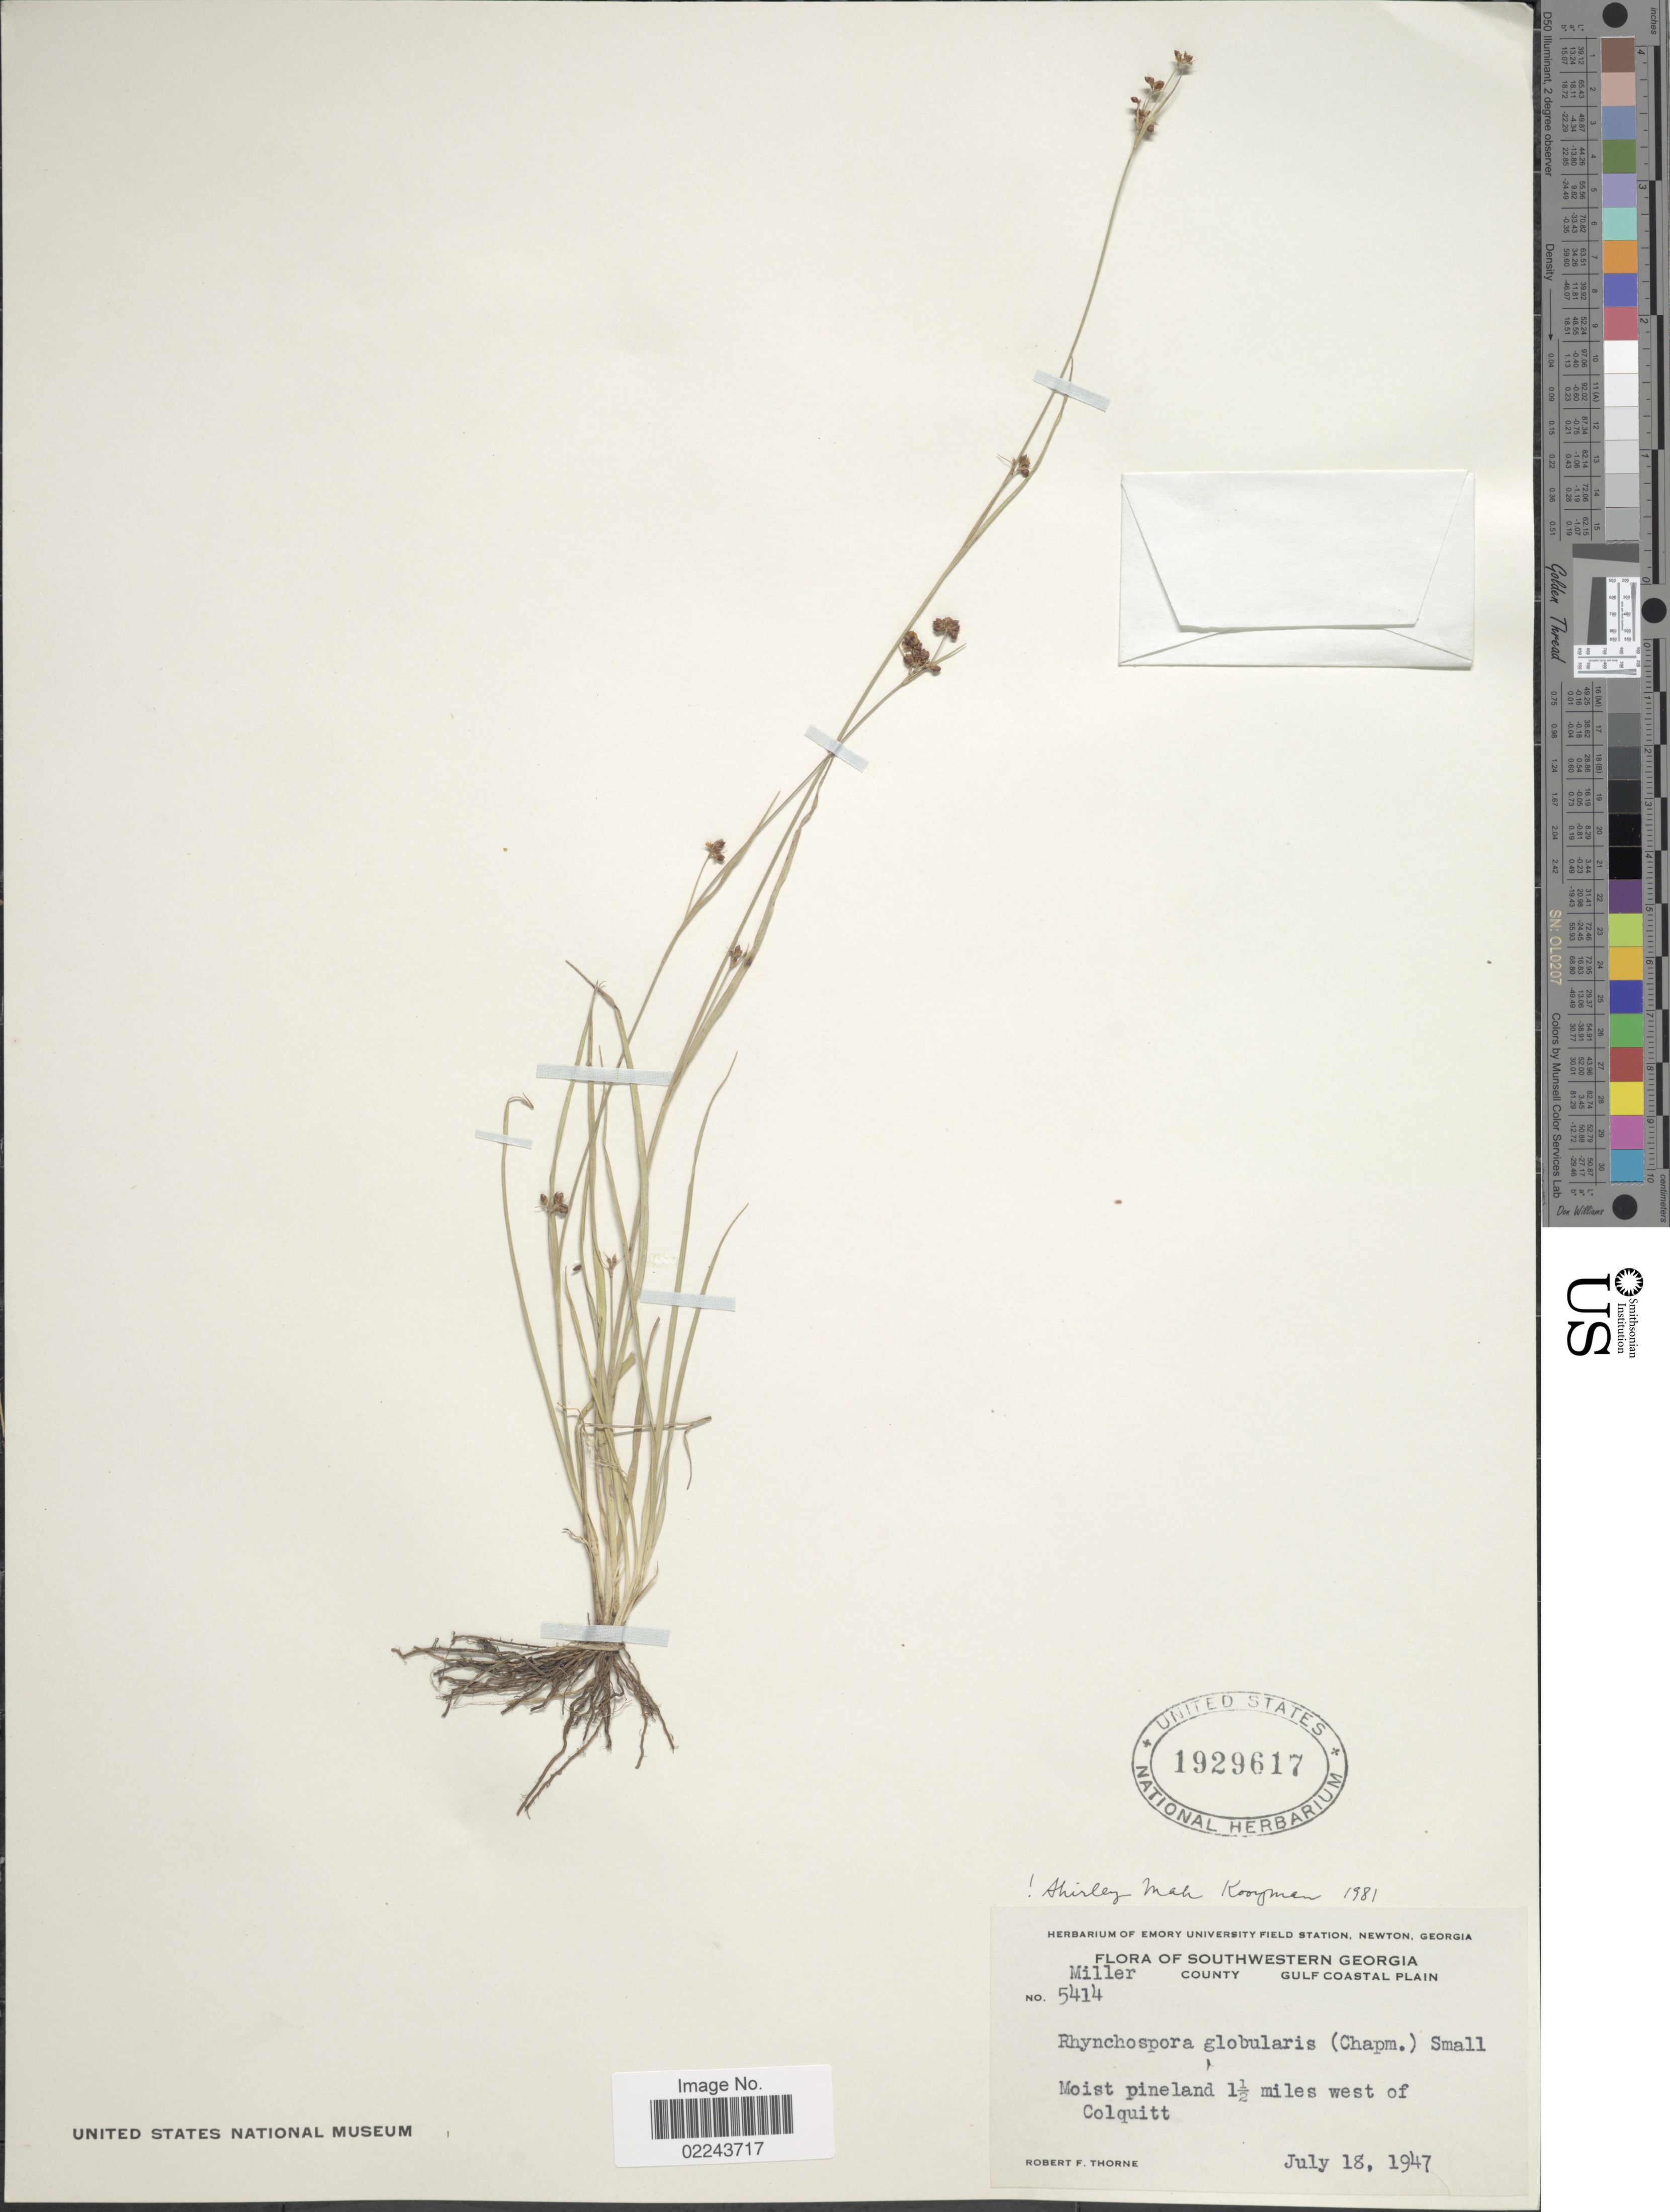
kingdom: Plantae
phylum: Tracheophyta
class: Liliopsida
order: Poales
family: Cyperaceae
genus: Rhynchospora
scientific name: Rhynchospora globularis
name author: (Chapm.) Small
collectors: R. F. Thorne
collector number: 5414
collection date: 1947-07-18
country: United States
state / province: Georgia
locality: Southwestern Georgia, Miller County, Gulf Coastal Plain, 1½ miles west of Colquitt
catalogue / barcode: US 1929617